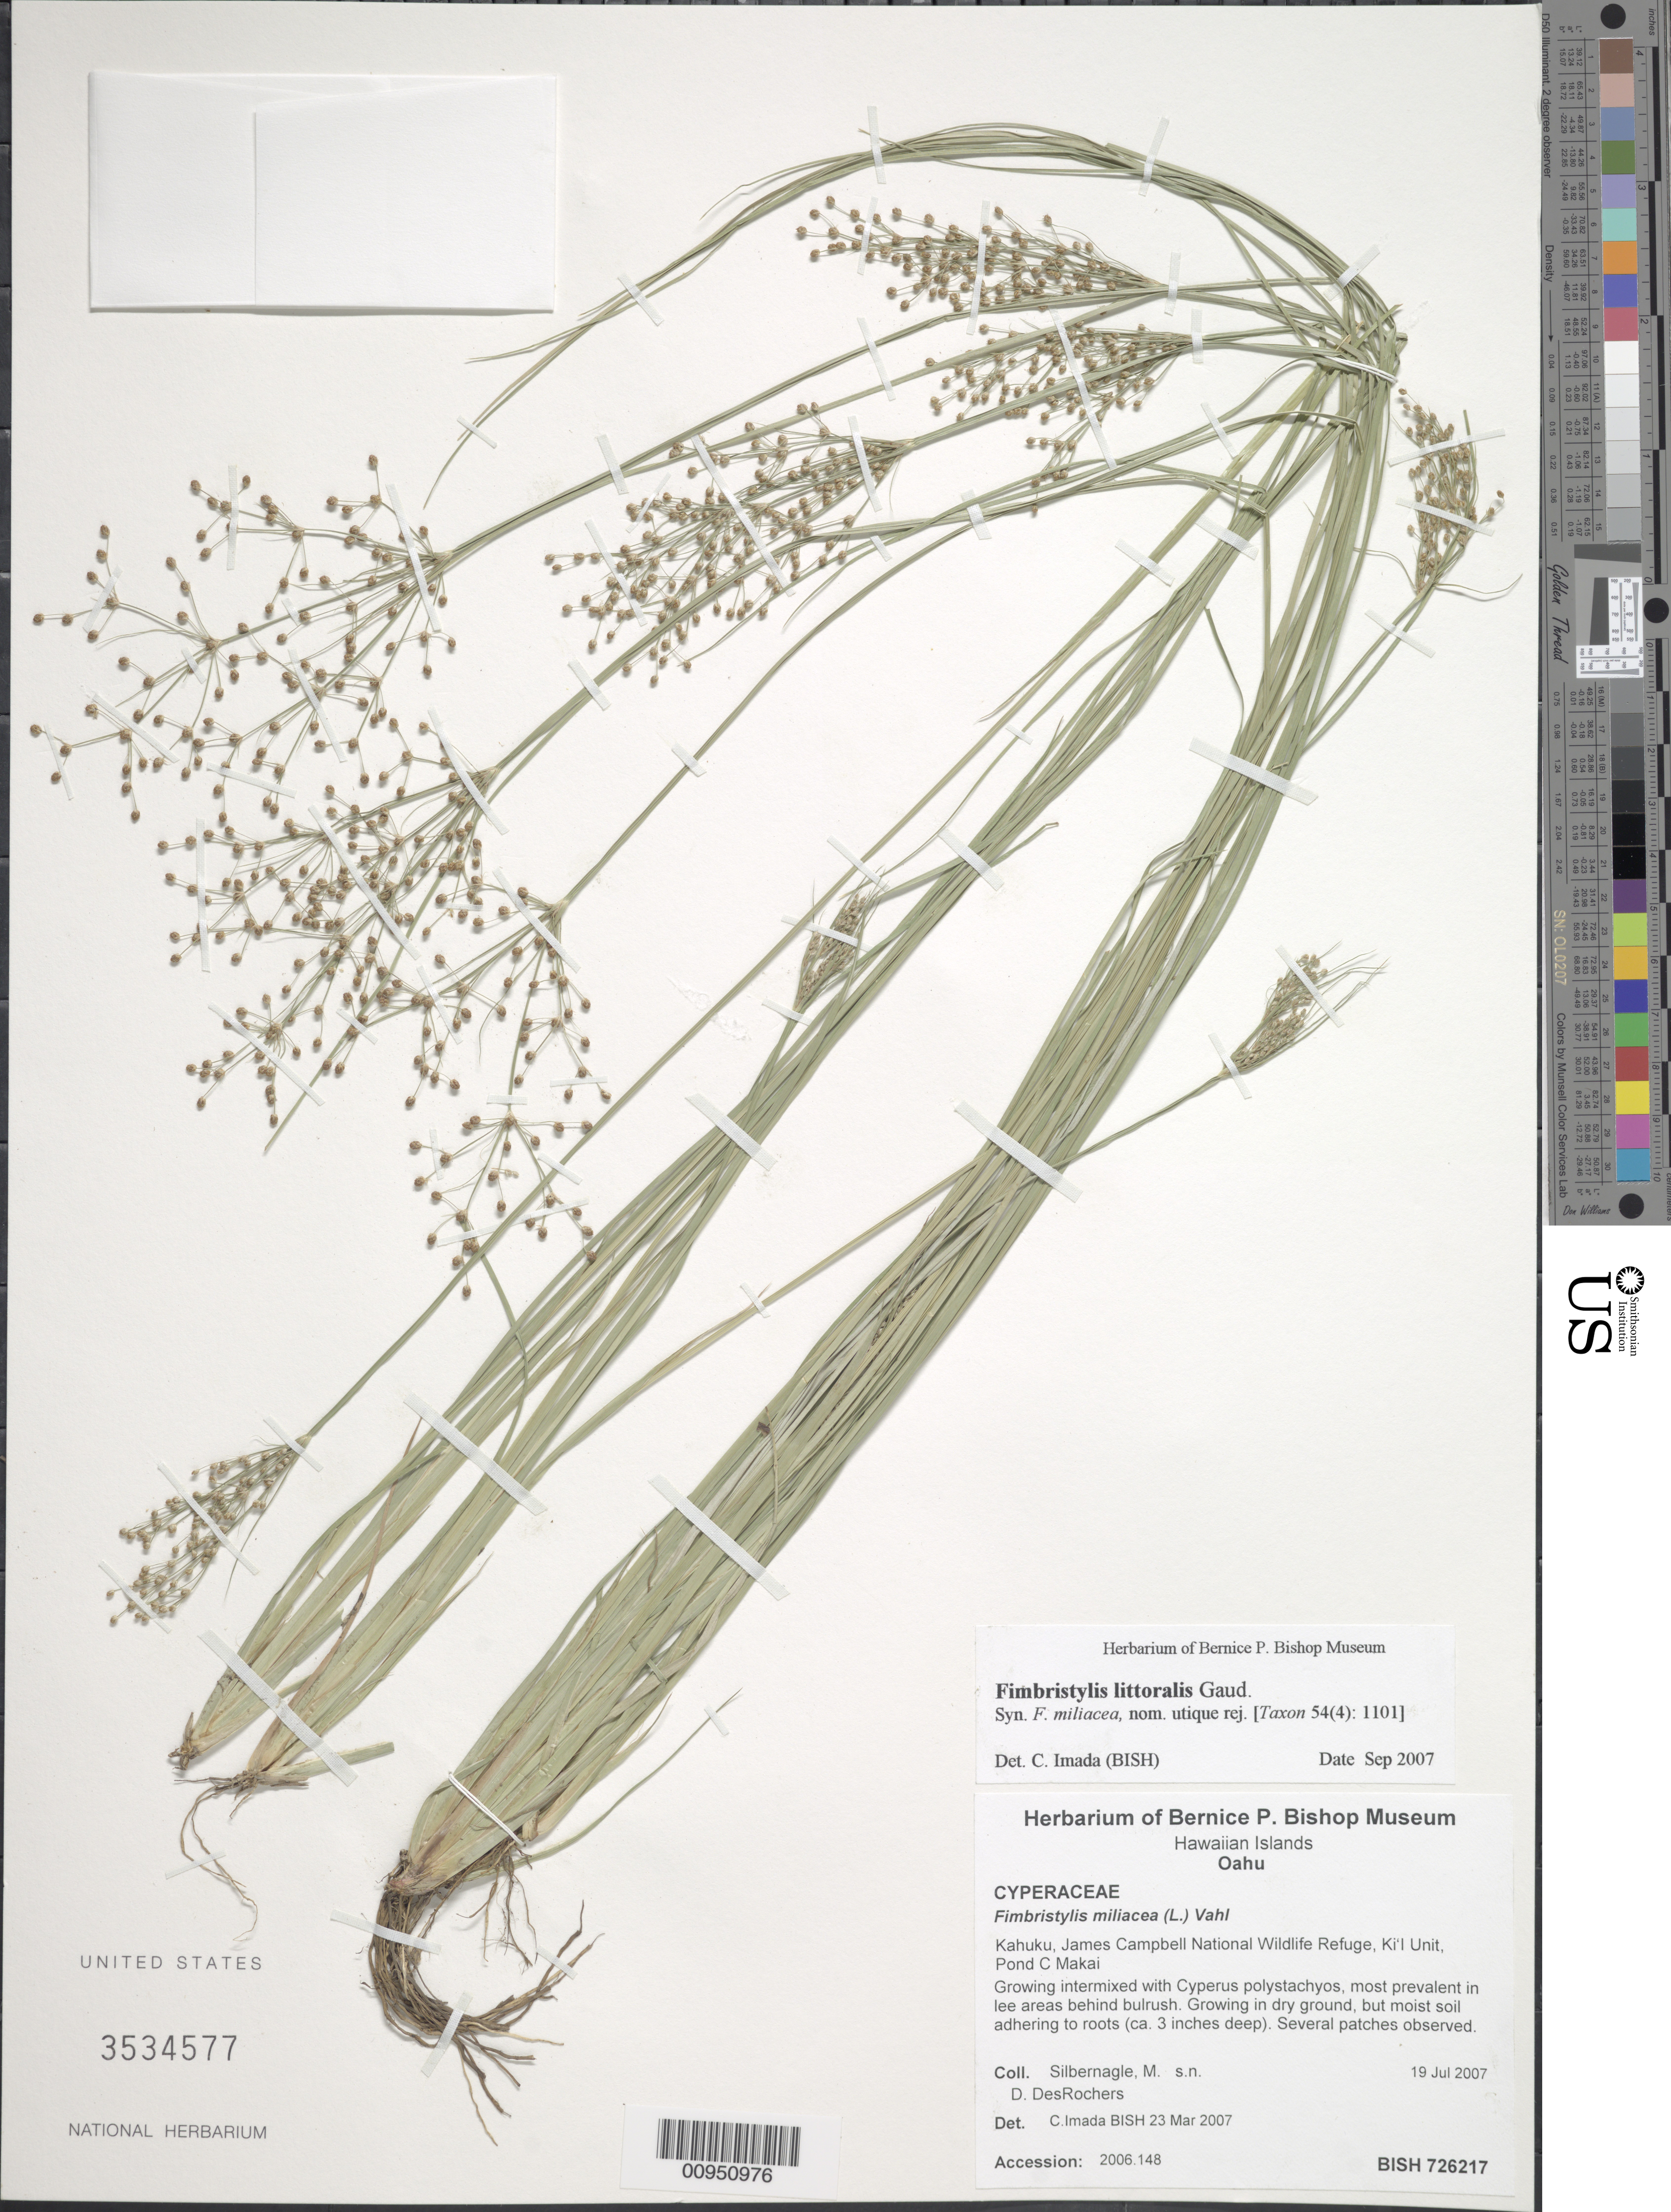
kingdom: Plantae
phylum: Tracheophyta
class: Liliopsida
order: Poales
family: Cyperaceae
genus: Fimbristylis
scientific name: Fimbristylis littoralis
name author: Gaudich.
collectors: M. Silbernagle & D. DesRochers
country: United States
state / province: Hawaii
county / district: Honolulu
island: Oahu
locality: Kahuku, James Campbell National Wildlife Refuge, Kil Unit, Pond C Makai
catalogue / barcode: US 3534577